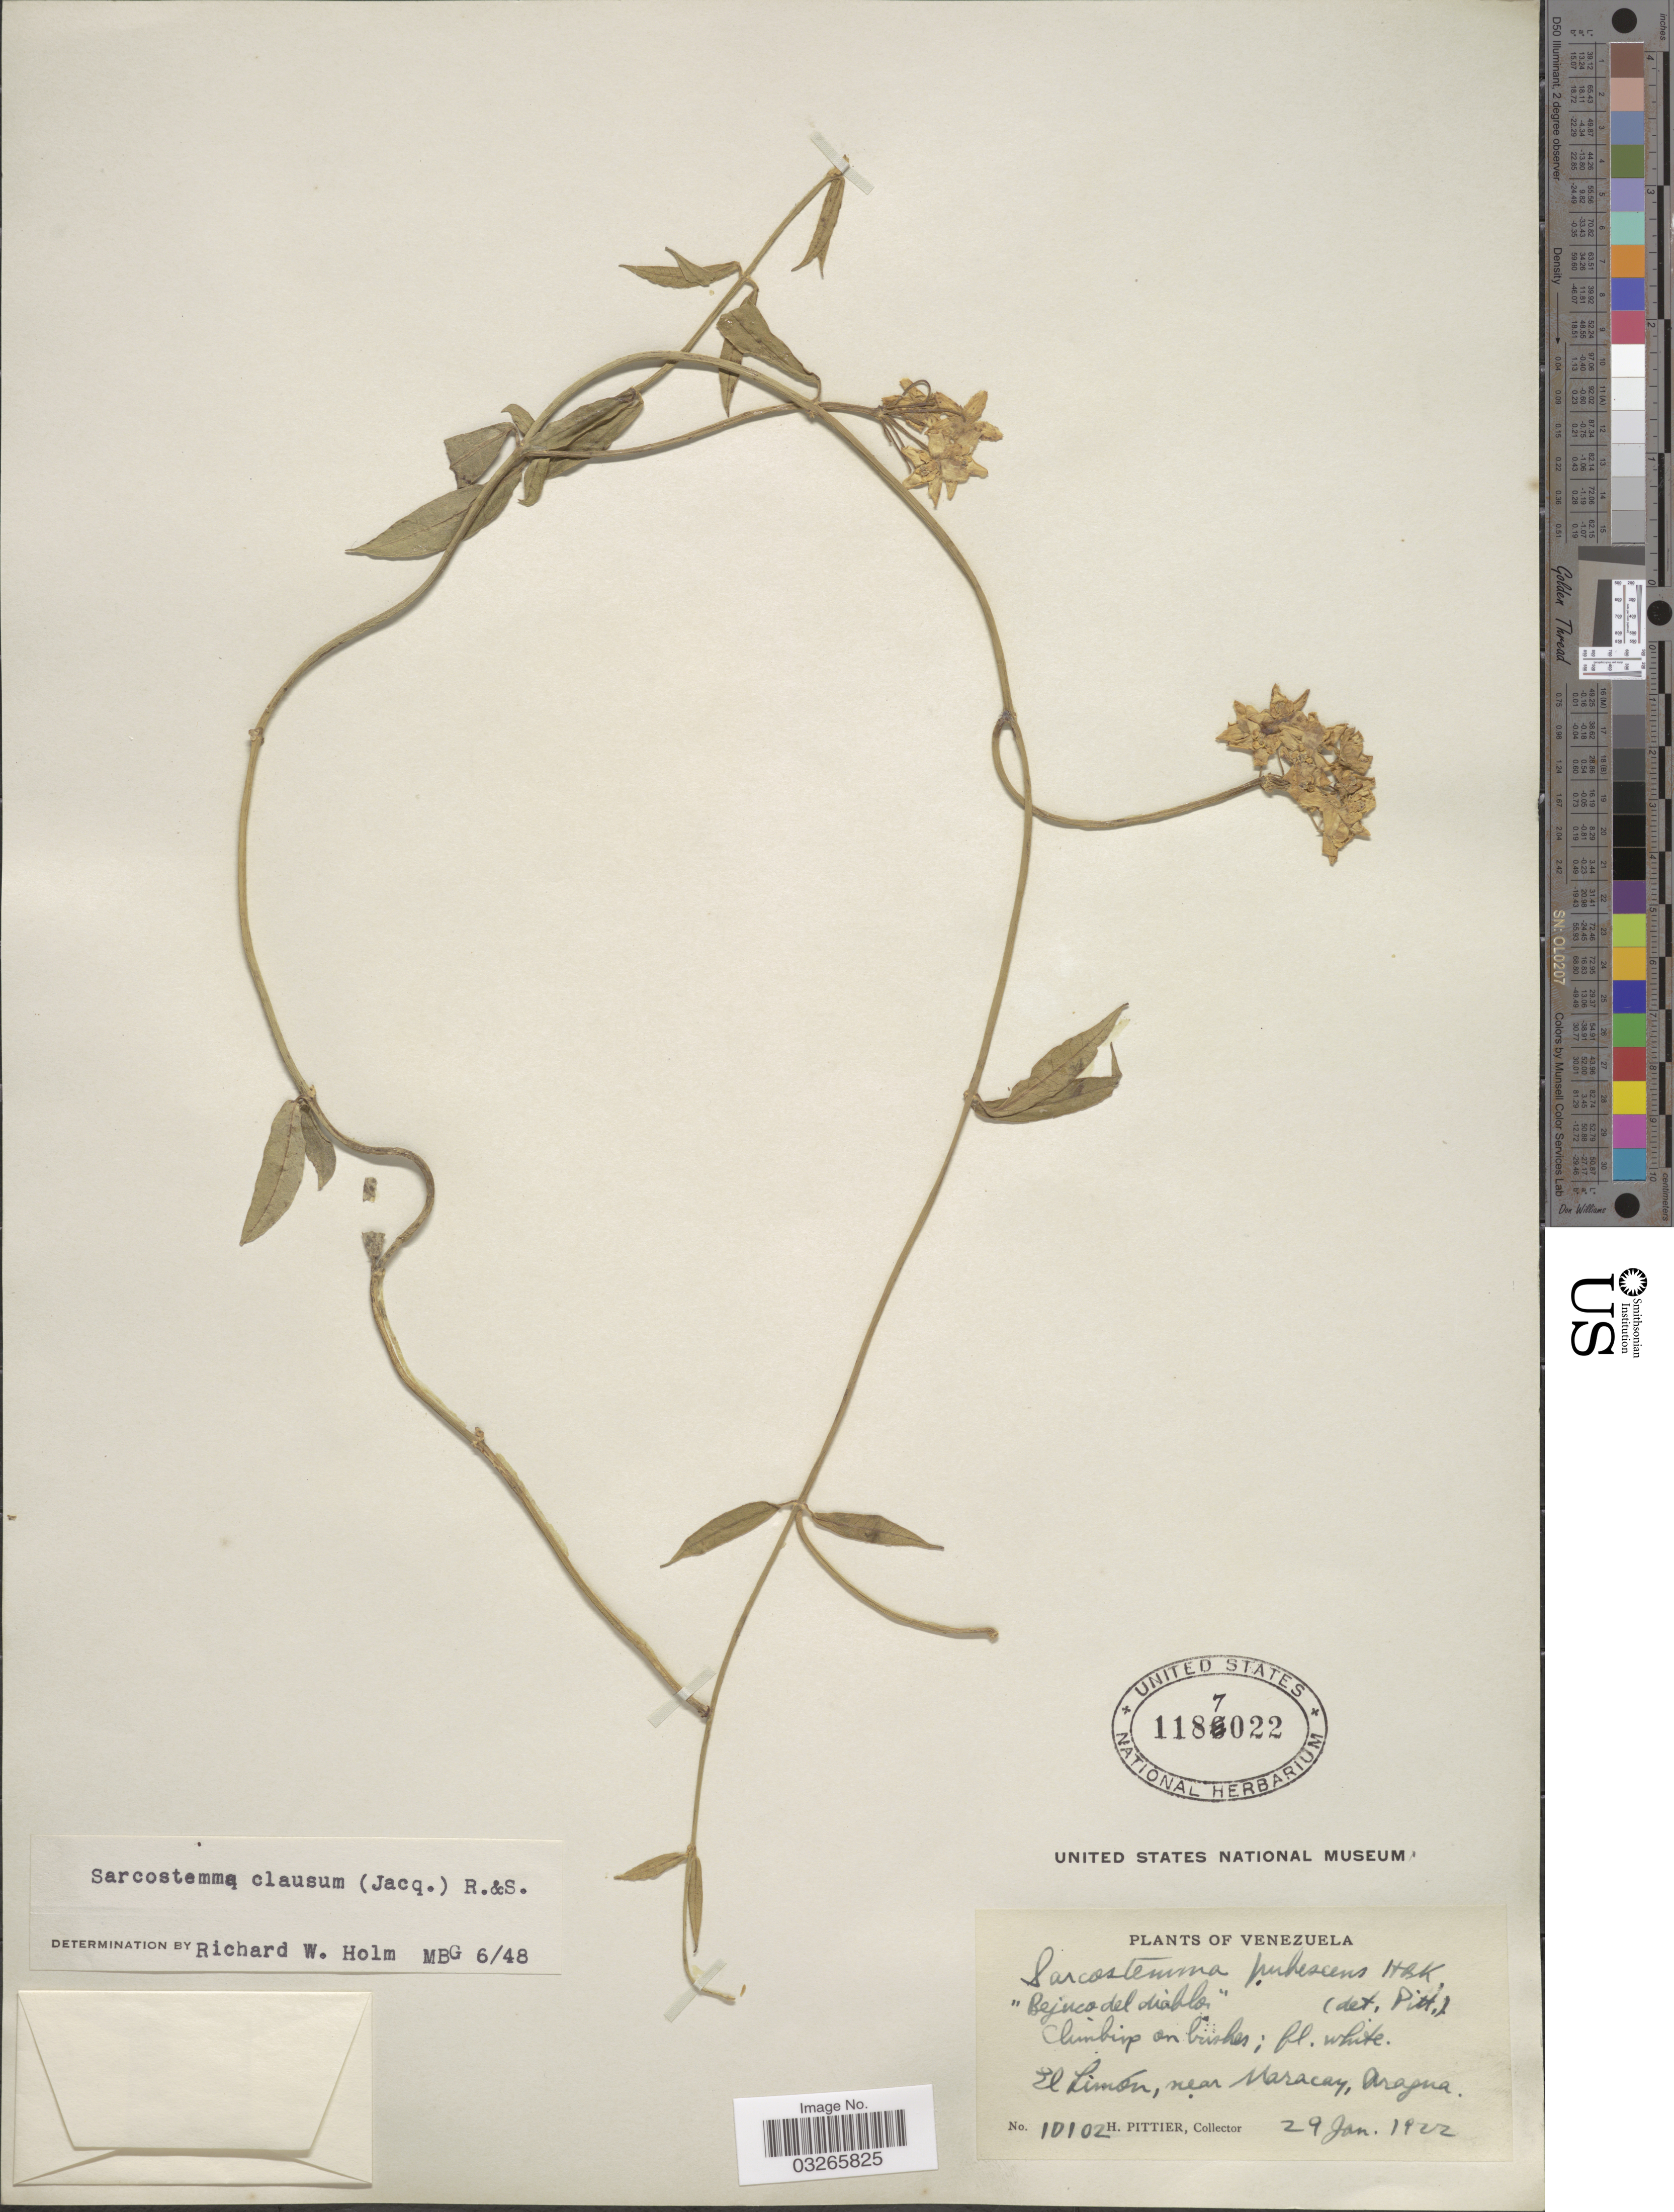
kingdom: Plantae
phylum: Tracheophyta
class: Magnoliopsida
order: Gentianales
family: Apocynaceae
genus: Sarcostemma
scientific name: Sarcostemma clausum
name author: (Jacq.) Schult.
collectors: H. F. Pittier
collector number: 10102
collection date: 1922-01-29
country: Venezuela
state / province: Aragua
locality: El Limón, near Maracay.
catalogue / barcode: US 1187022